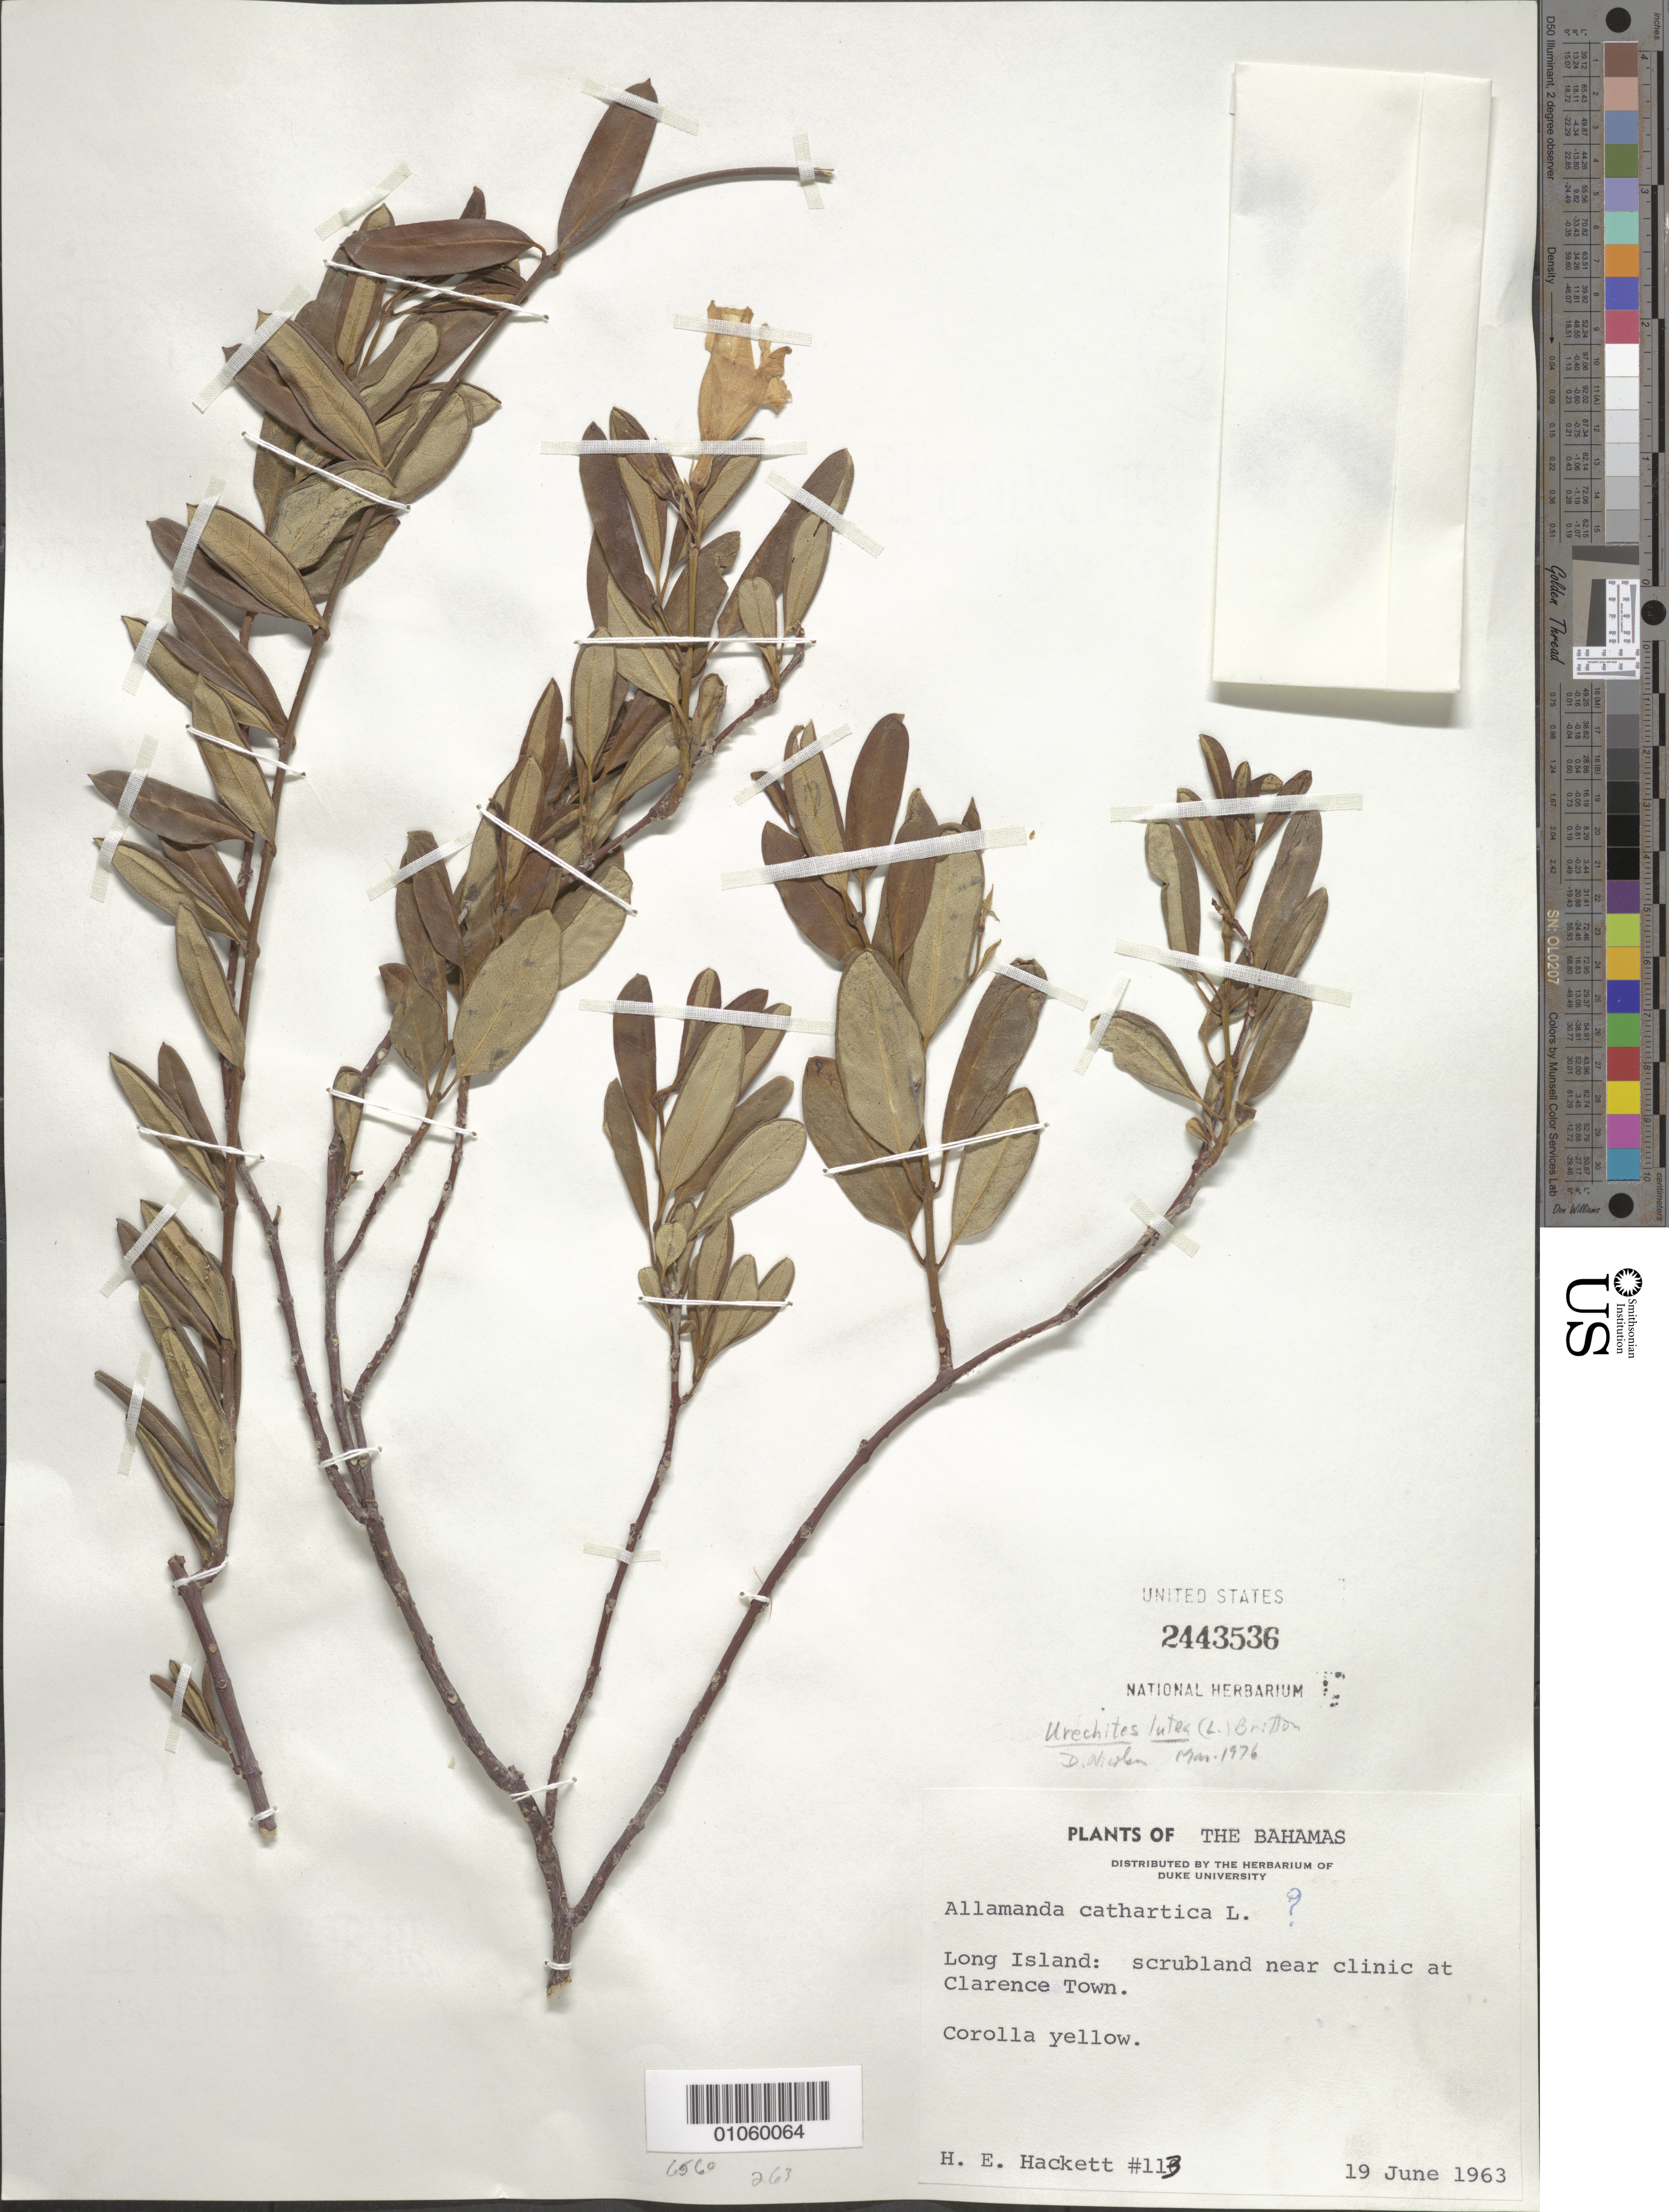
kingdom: Plantae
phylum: Tracheophyta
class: Magnoliopsida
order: Gentianales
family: Apocynaceae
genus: Urechites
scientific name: Urechites lutea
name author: (L.) Britton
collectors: H. E. Hackett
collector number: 113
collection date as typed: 19 Jun 1963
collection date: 1963-06-19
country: Bahamas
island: Long I.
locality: Scrubland near clinic at Clarence Town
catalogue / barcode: US 2443536